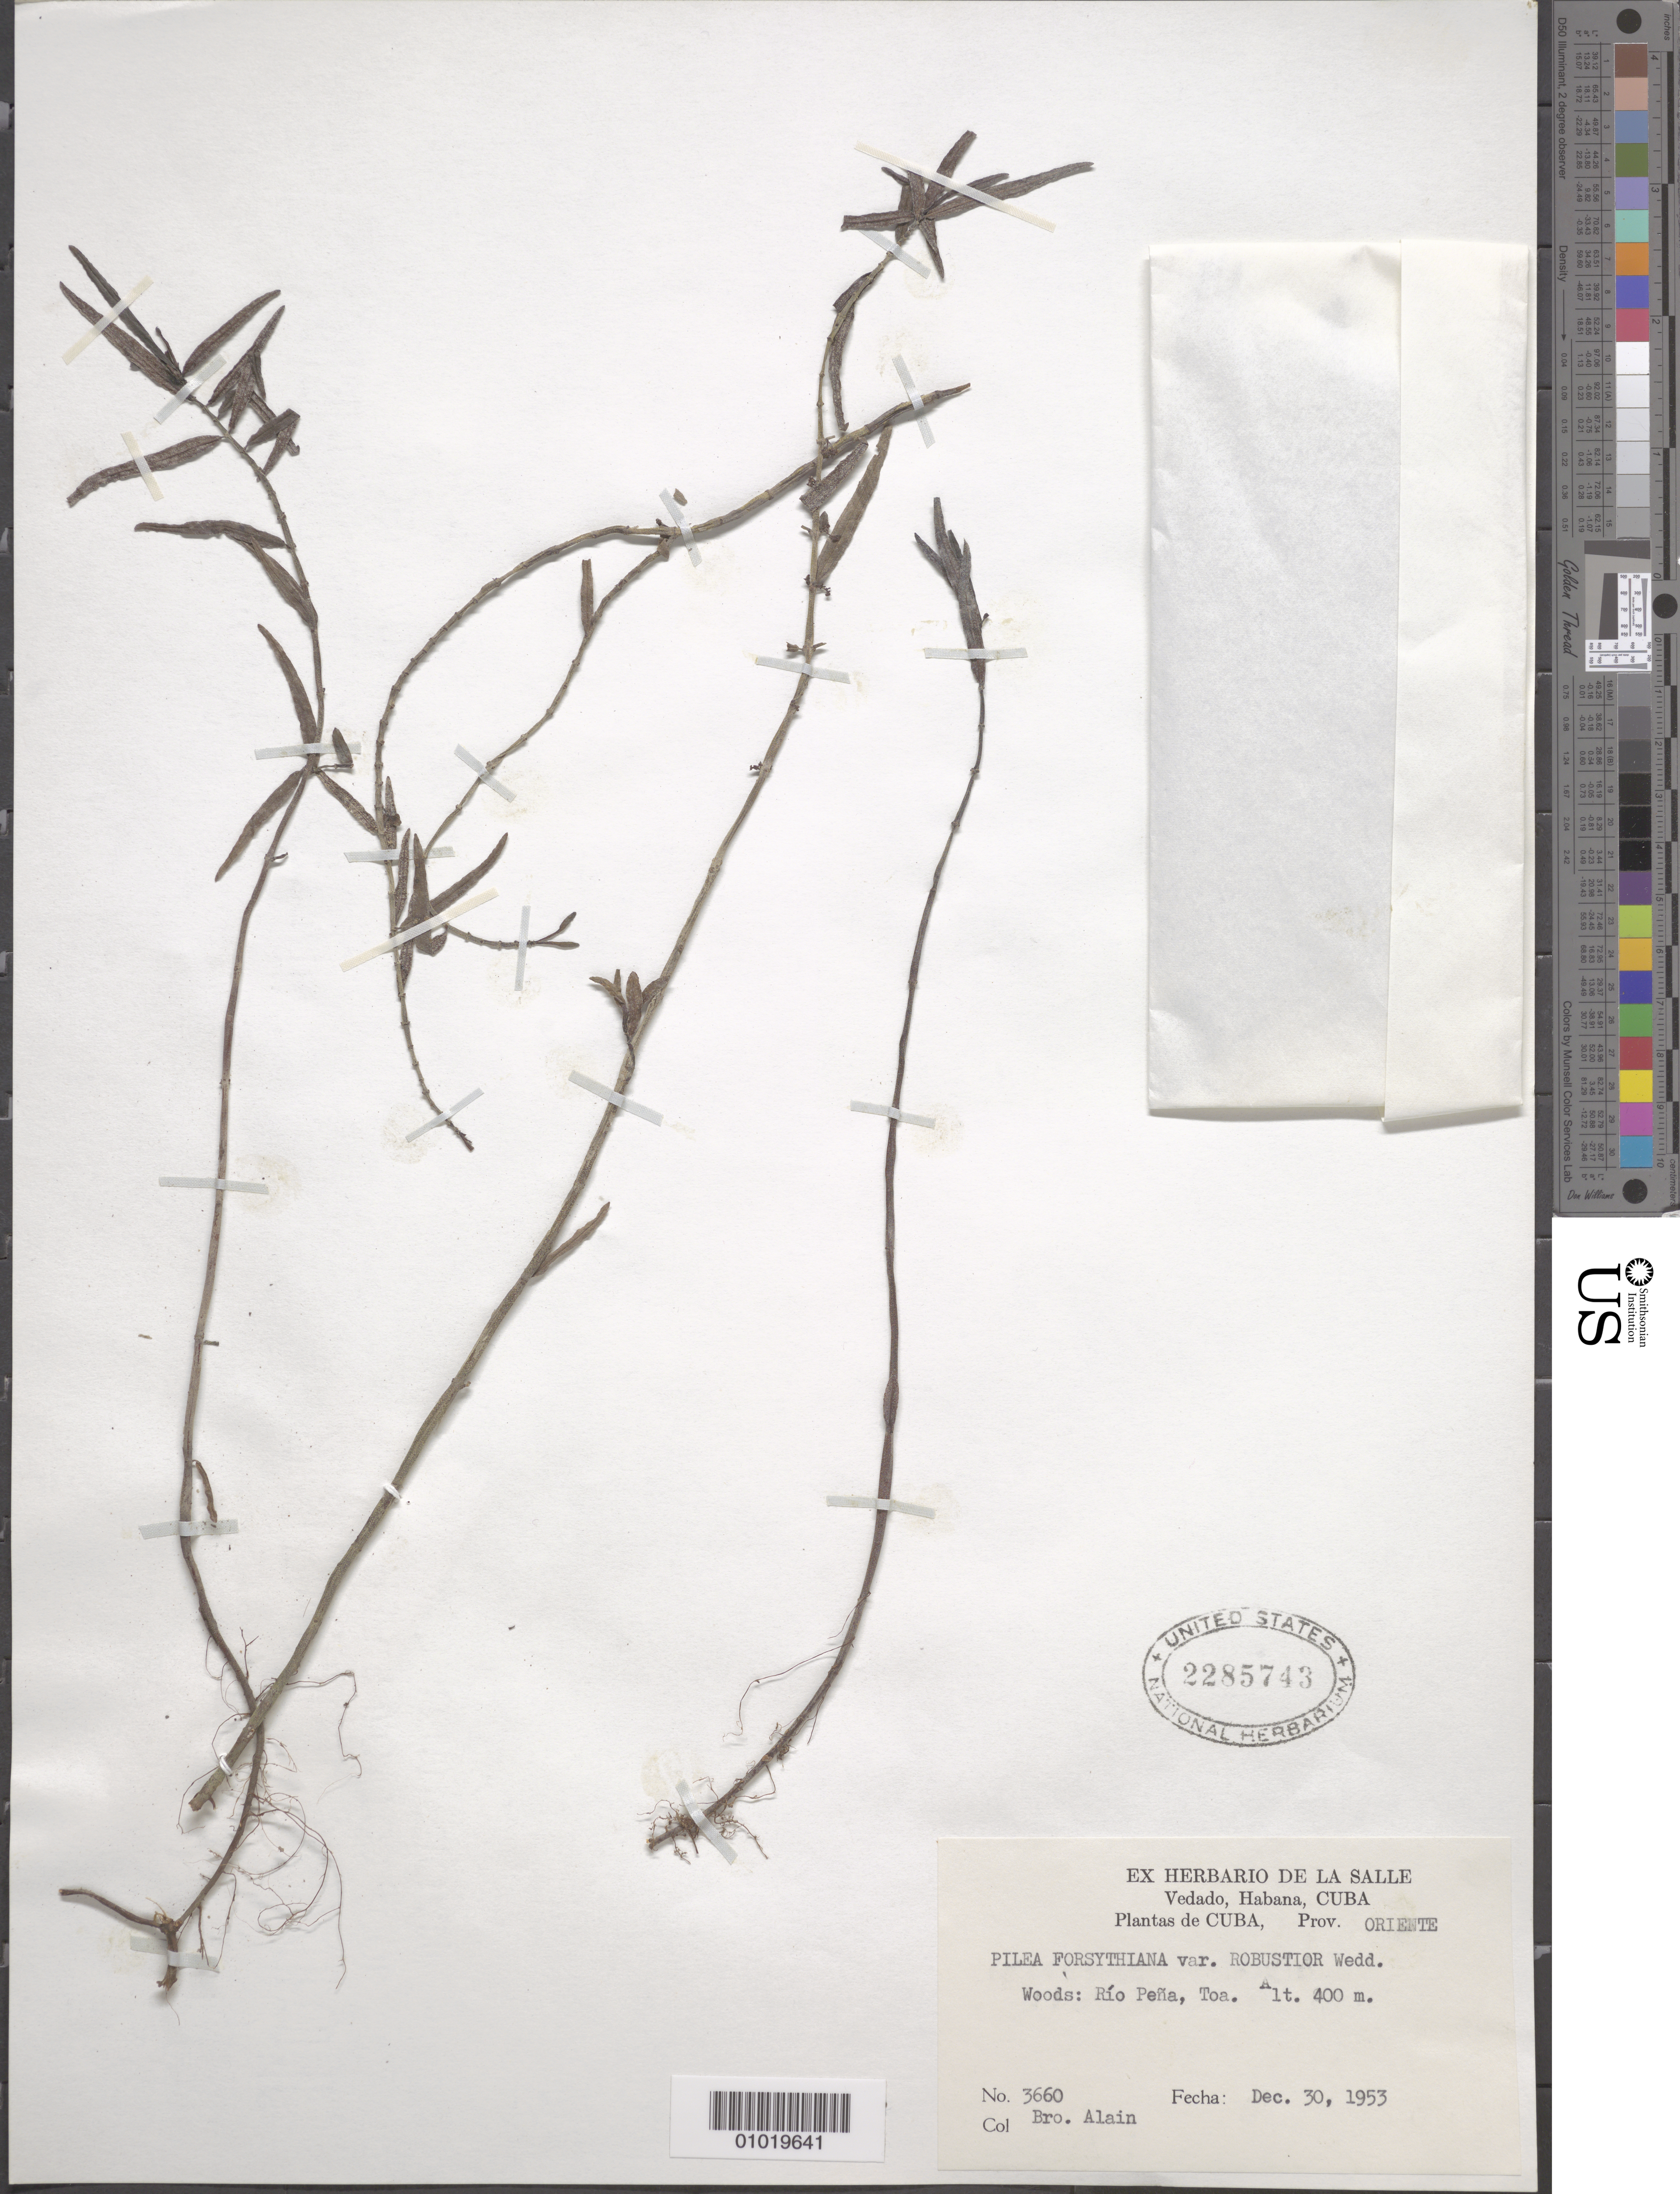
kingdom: Plantae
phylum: Tracheophyta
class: Magnoliopsida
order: Rosales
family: Urticaceae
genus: Pilea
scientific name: Pilea forsythiana var. robustior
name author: Wedd.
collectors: A. H. Liogier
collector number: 3660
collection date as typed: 30 Dec 1953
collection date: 1953-12-30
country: Cuba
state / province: Oriente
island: Cuba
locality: Woods: Rio Peña, Toa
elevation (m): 400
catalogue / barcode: US 2285743